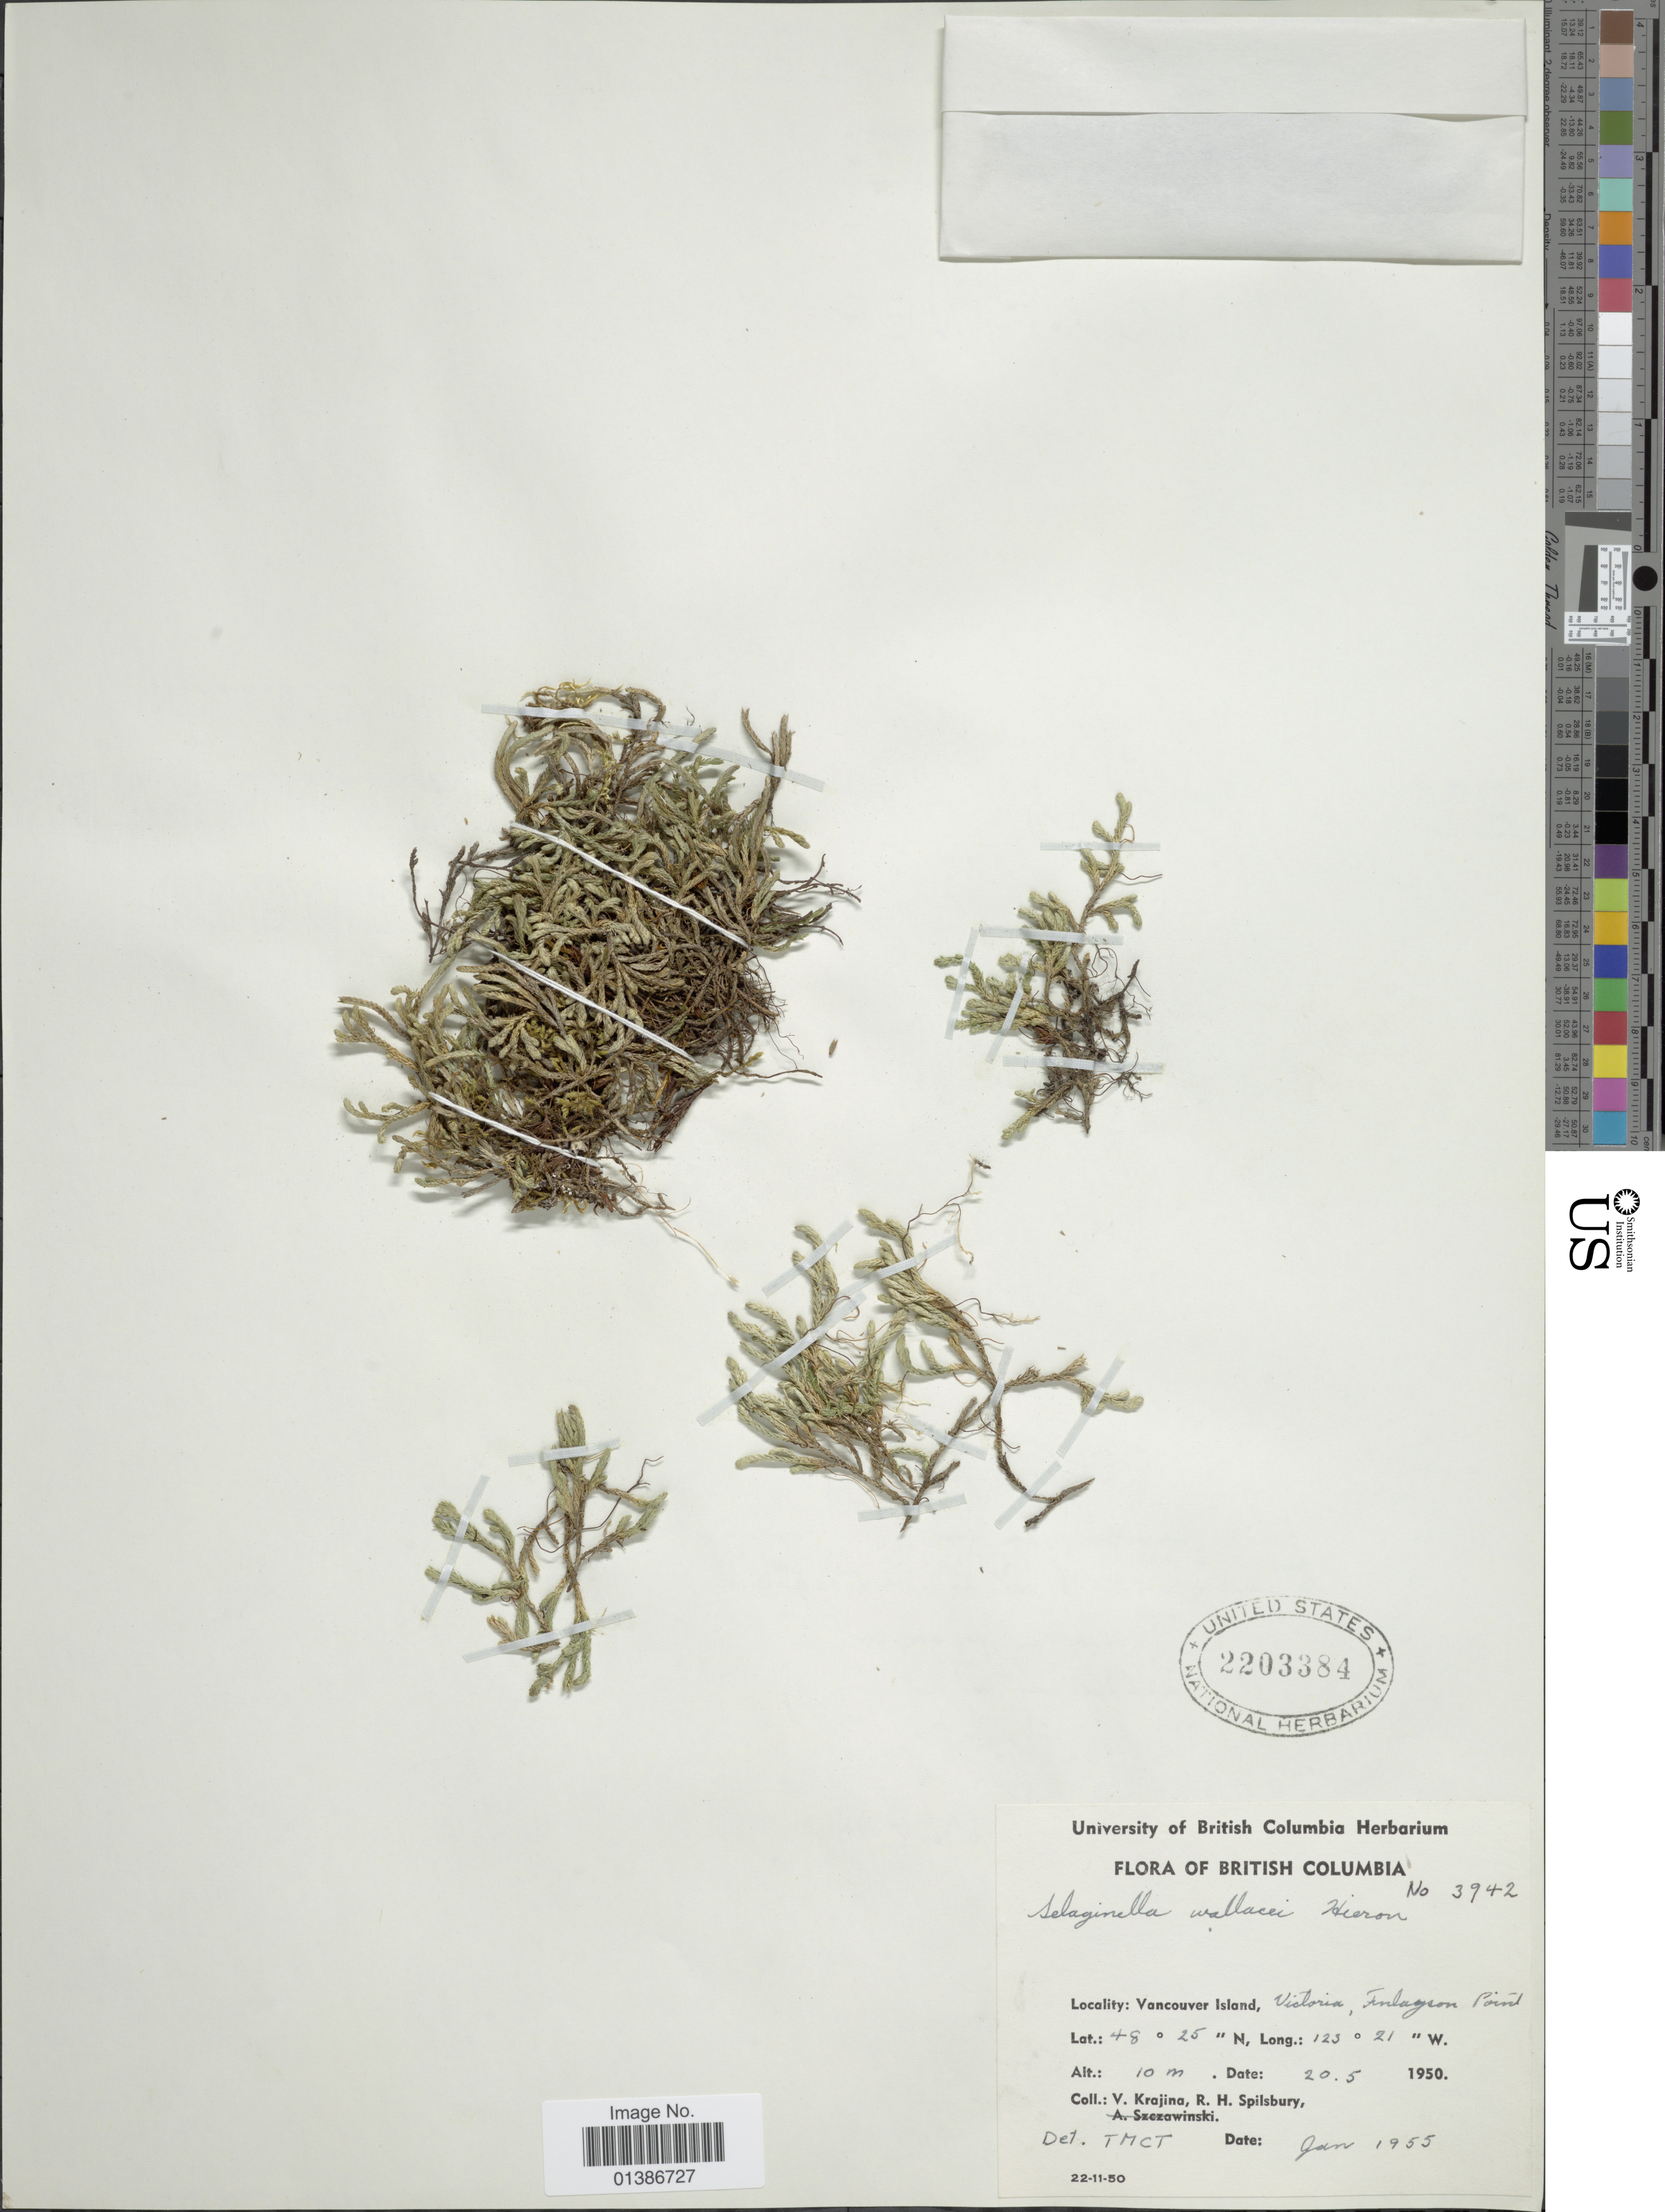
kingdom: Plantae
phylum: Tracheophyta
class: Lycopodiopsida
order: Selaginellales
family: Selaginellaceae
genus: Selaginella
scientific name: Selaginella wallacei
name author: Hieron.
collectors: V. Krajina & R. Spilsbury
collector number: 3942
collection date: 1955-01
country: Canada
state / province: British Columbia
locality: Vancouver Island, Victoria, Finlayson Point.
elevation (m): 10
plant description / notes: Precise locality edit: Corrected "Inlageon Point" to "Finlayson Point." Filled Victoria into City field.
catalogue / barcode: US 2203384